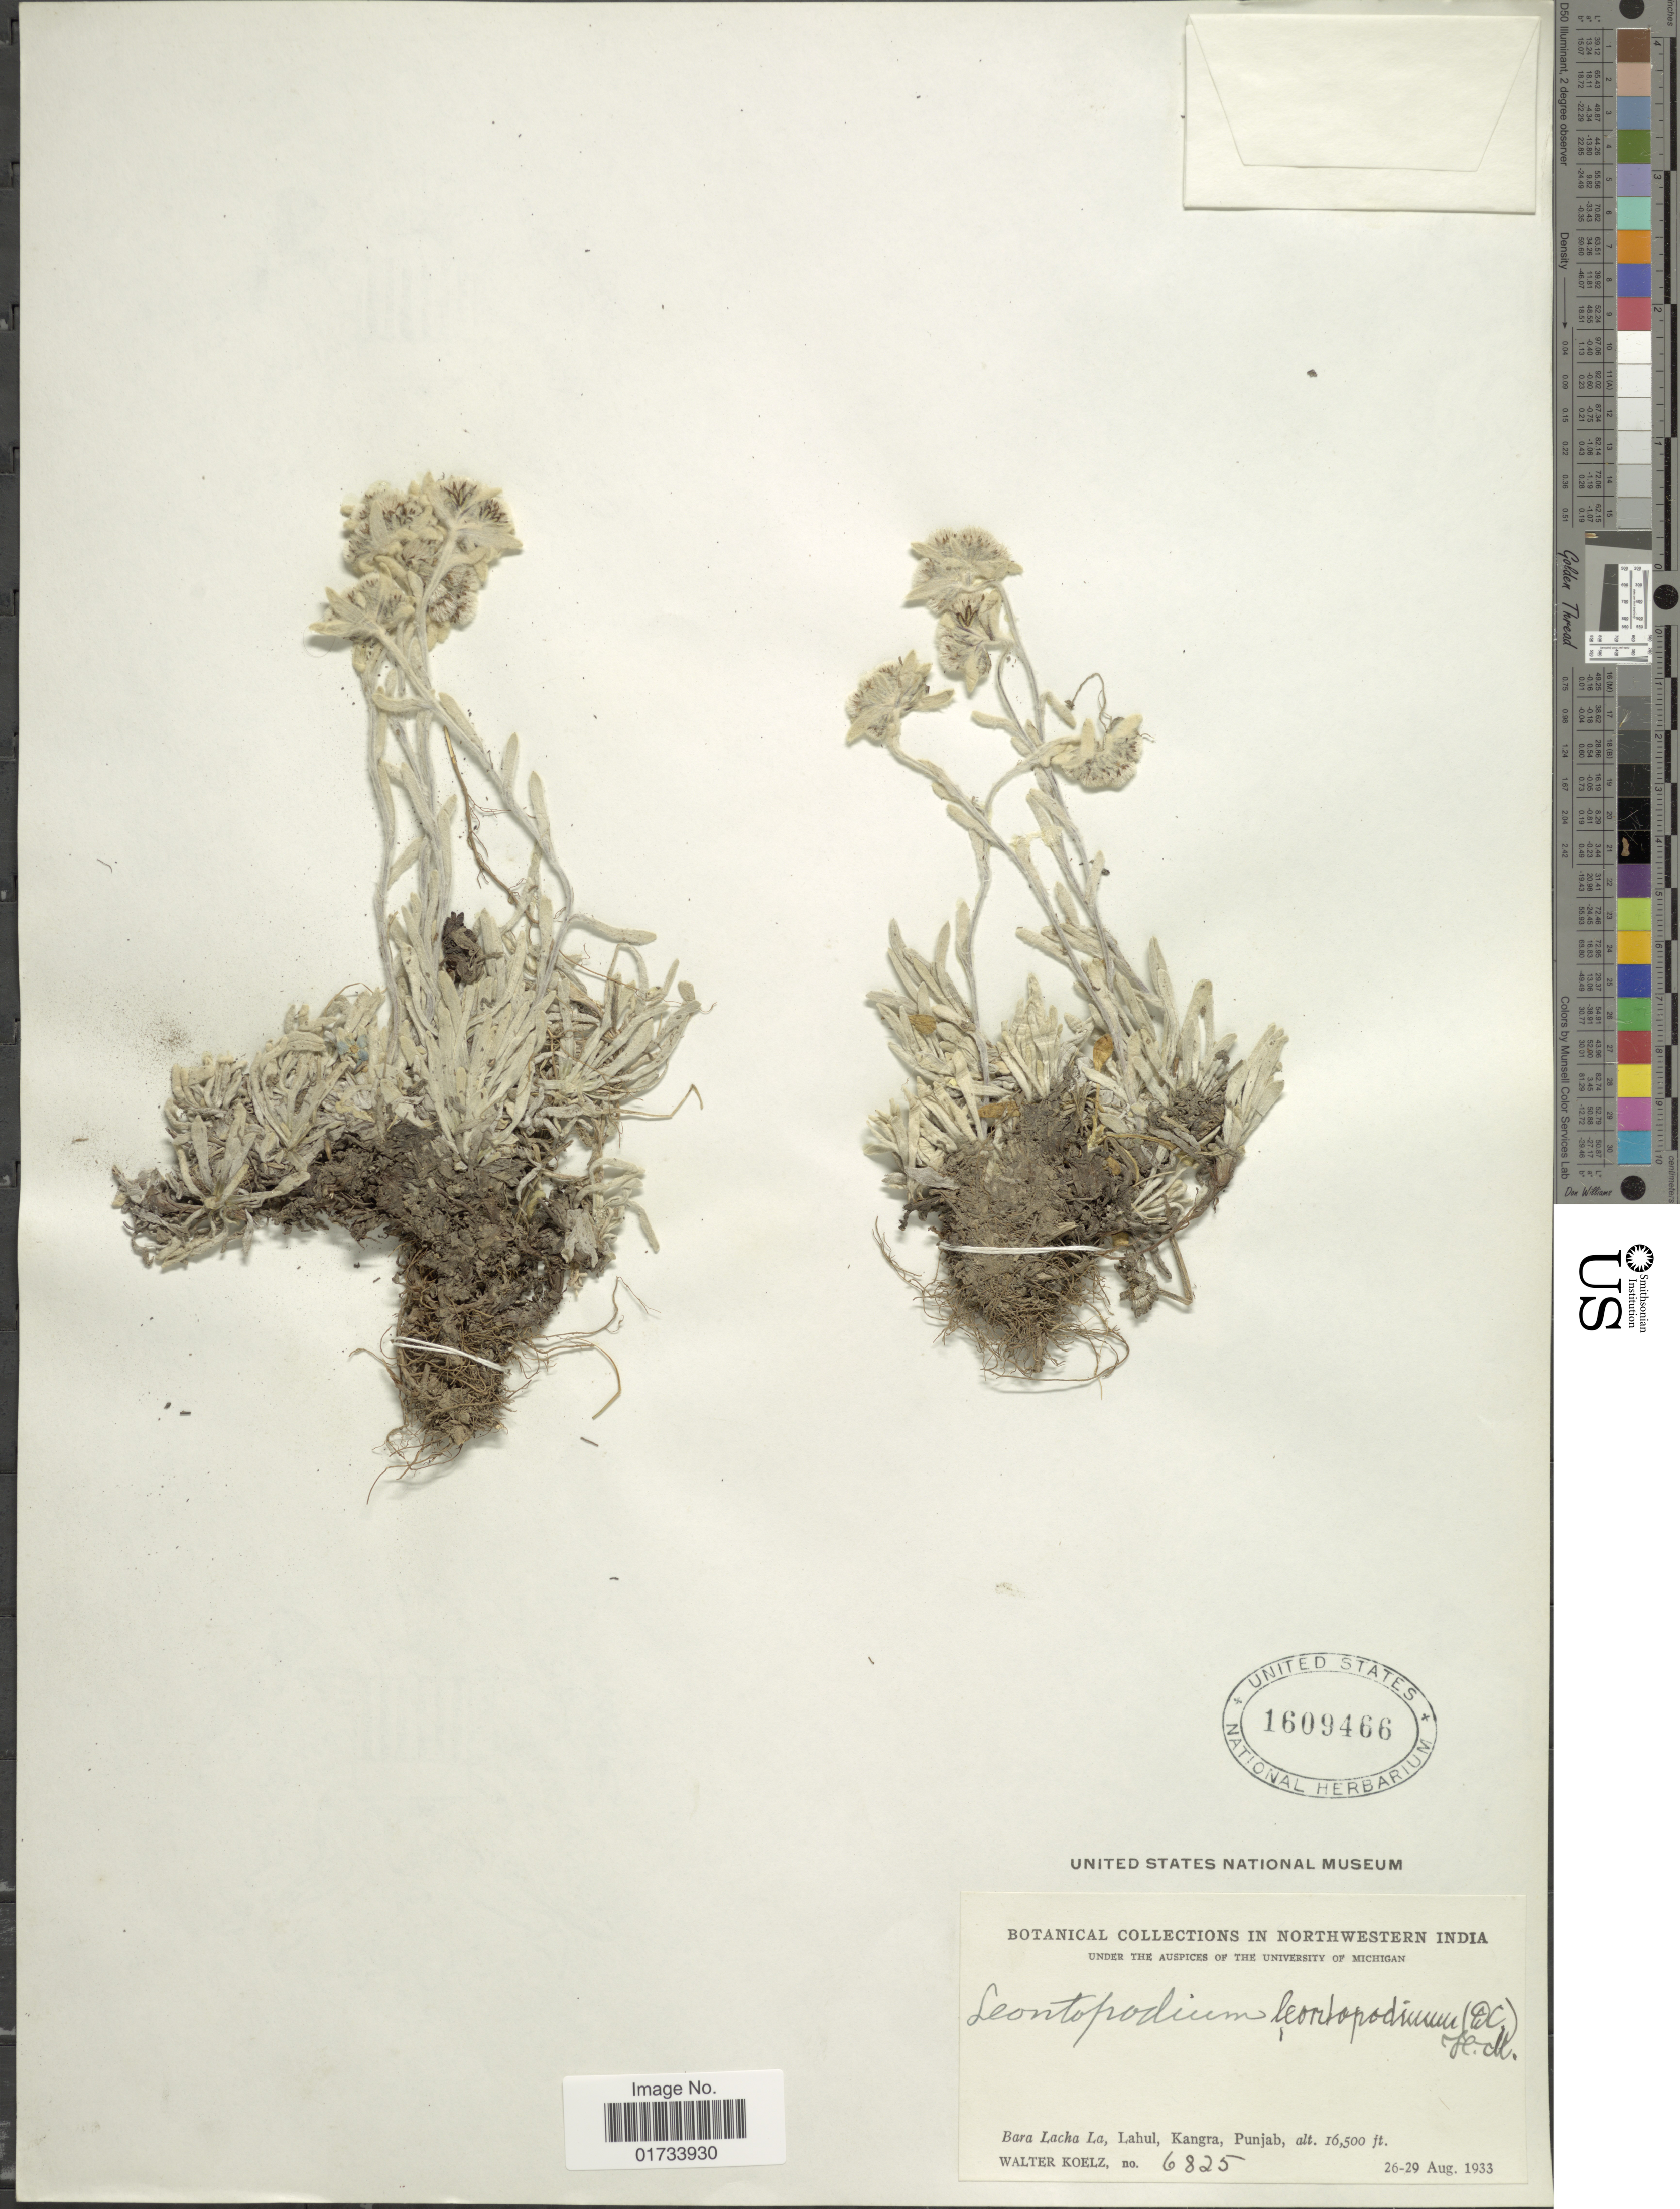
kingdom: Plantae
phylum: Tracheophyta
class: Magnoliopsida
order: Asterales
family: Asteraceae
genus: Leontopodium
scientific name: Leontopodium leontopodinum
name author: (DC.) Hand.-Mazz.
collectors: W. N. Koelz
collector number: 6825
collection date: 1933-08-26/1933-08-29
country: India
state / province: Punjab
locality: Northwestern India, Bara Lacha La, Lahul, Kungra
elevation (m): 5029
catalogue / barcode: US 1609466